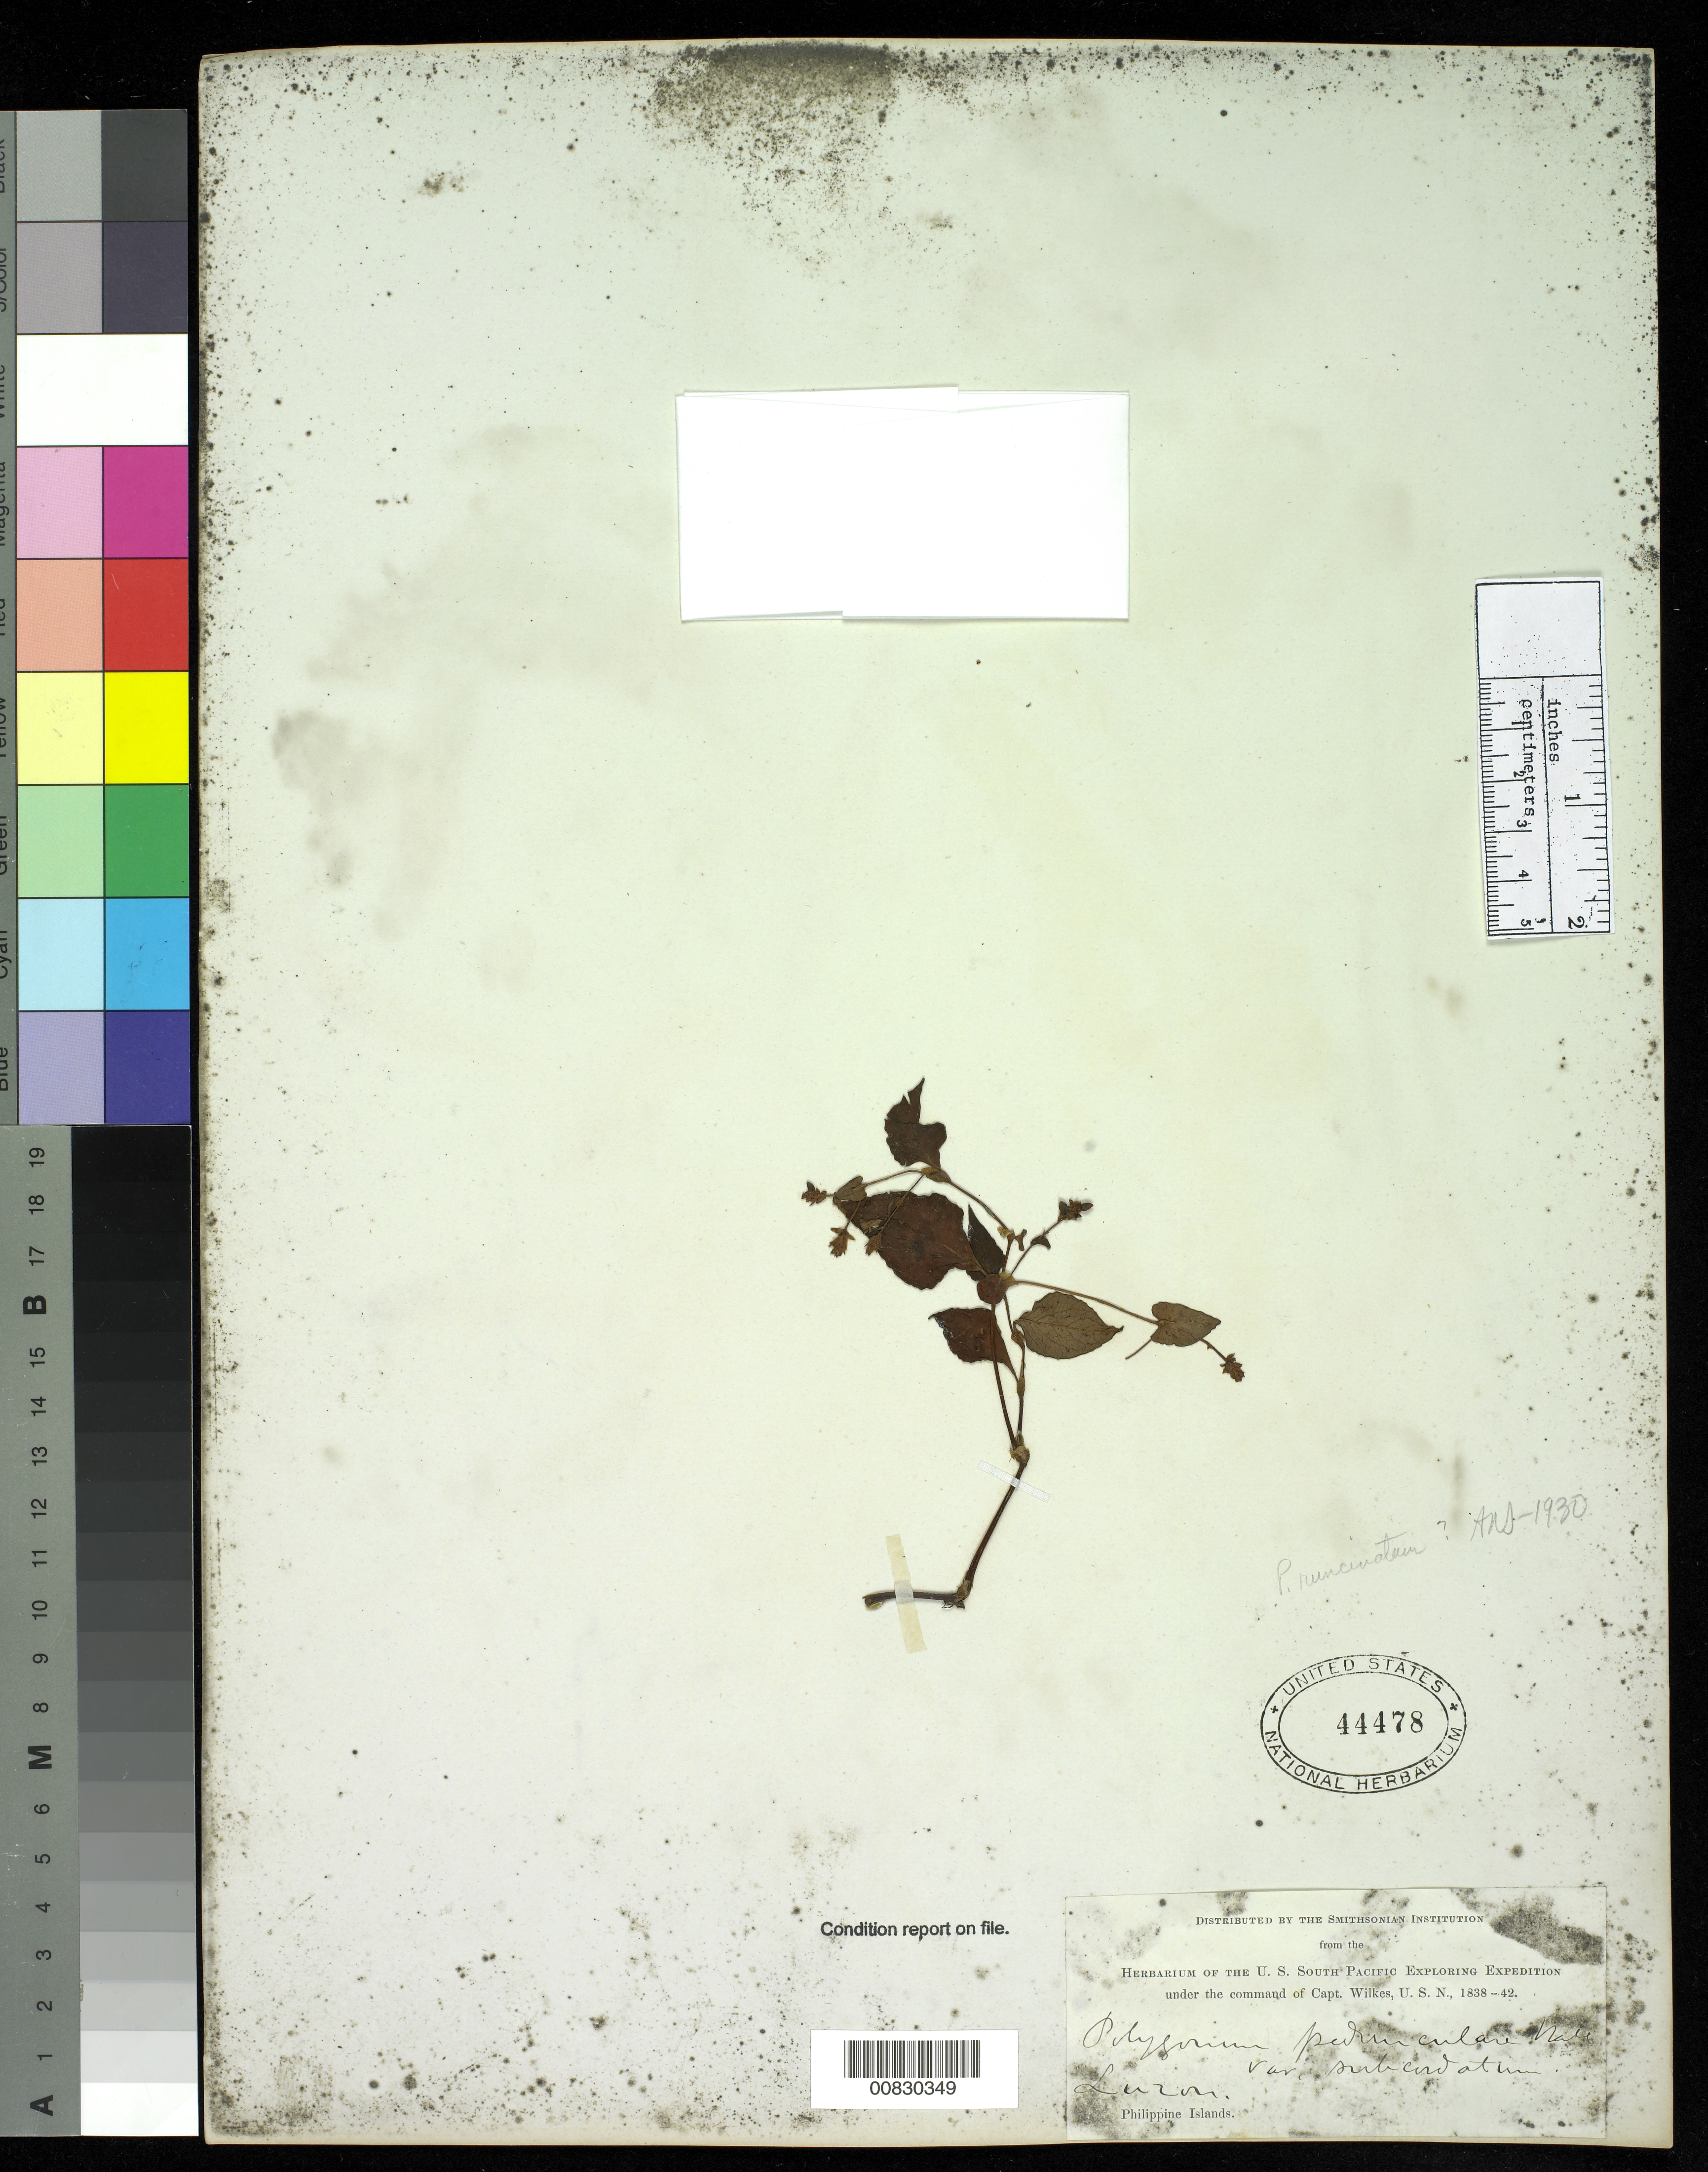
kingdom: Plantae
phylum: Tracheophyta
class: Magnoliopsida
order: Caryophyllales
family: Polygonaceae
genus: Polygonum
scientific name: Polygonum runcinatum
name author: Buch.-Ham. ex D. Don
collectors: Wilkes Explor. Exped.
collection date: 1838/1842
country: Philippines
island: Luzon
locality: Luzon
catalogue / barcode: US 44478